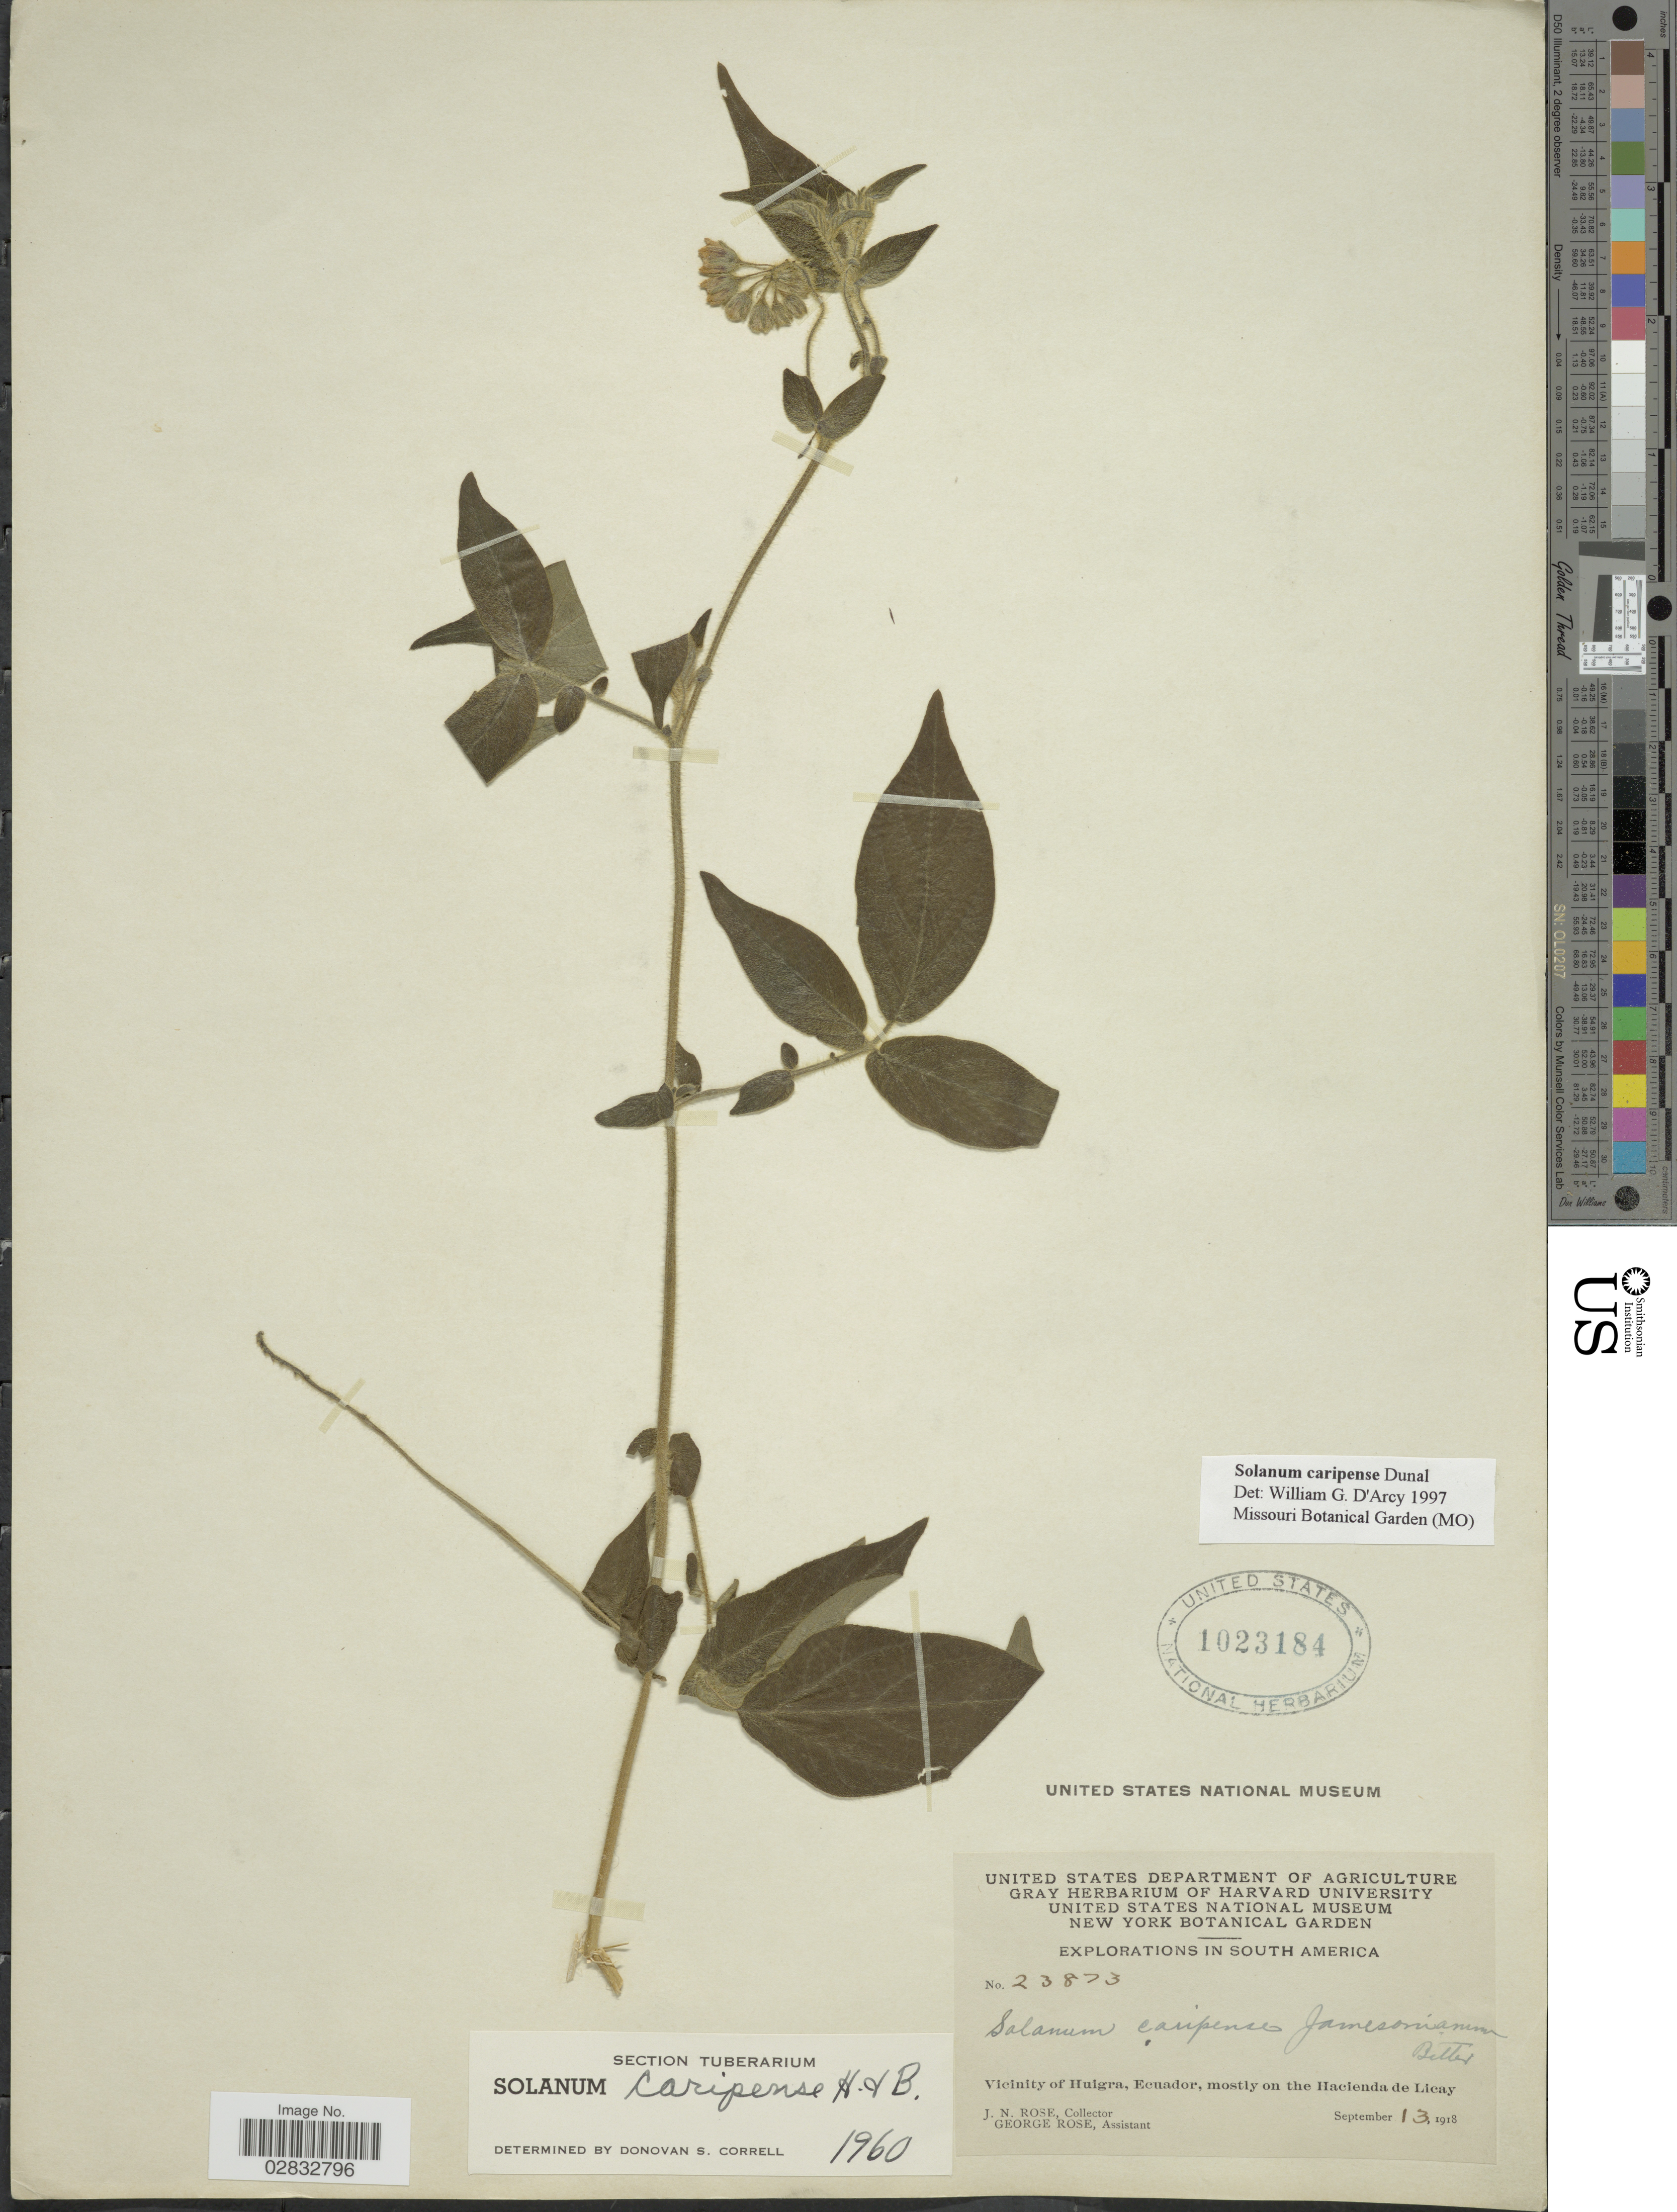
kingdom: Plantae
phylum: Tracheophyta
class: Magnoliopsida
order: Solanales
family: Solanaceae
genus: Solanum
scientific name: Solanum caripense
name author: Humb. & Bonpl. ex Dunal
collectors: J. N. Rose & G. Rose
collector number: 23873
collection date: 1918-09-13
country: Ecuador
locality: Vicinity of Huigra, mostly on the Hacienda de Licay.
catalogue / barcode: US 1023184